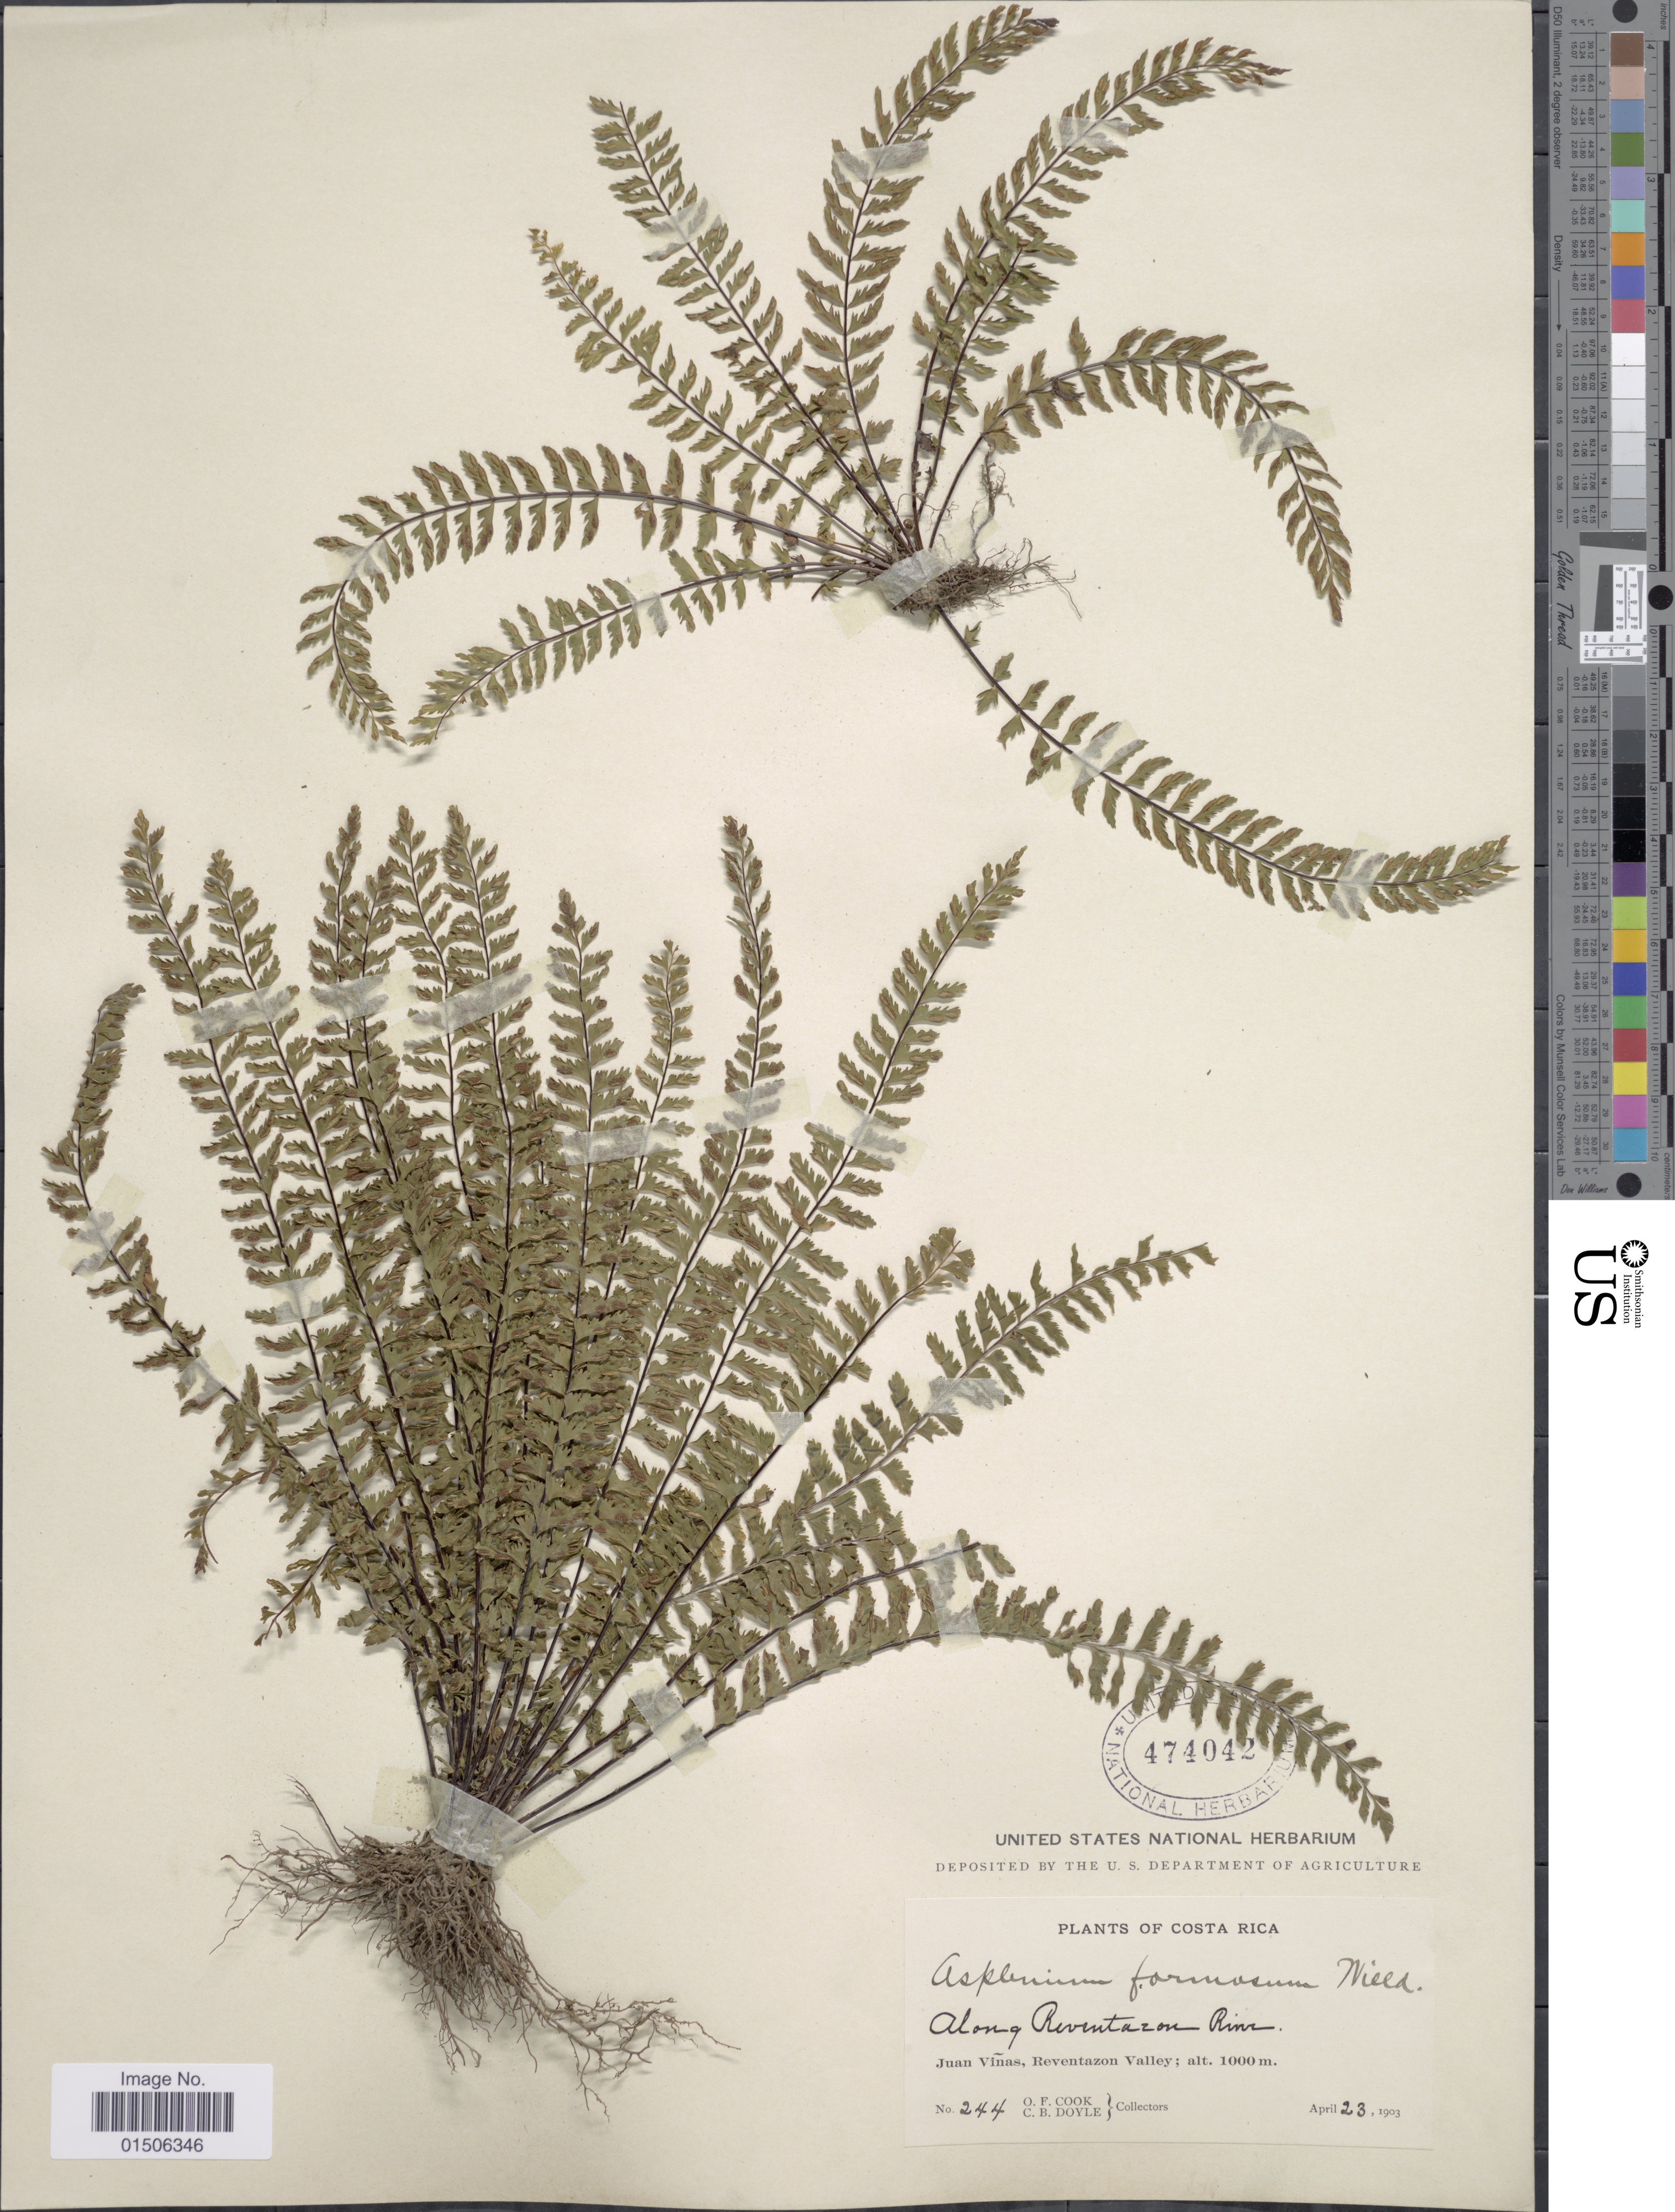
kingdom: Plantae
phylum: Tracheophyta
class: Polypodiopsida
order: Polypodiales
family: Aspleniaceae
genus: Asplenium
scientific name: Asplenium formosum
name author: Willd.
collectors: O. F. Cook & C. Doyle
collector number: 244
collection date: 1903-04-23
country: Costa Rica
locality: Along Revetazon River, Juan Viñas, Revetazon Valley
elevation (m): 1000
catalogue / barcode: US 474042